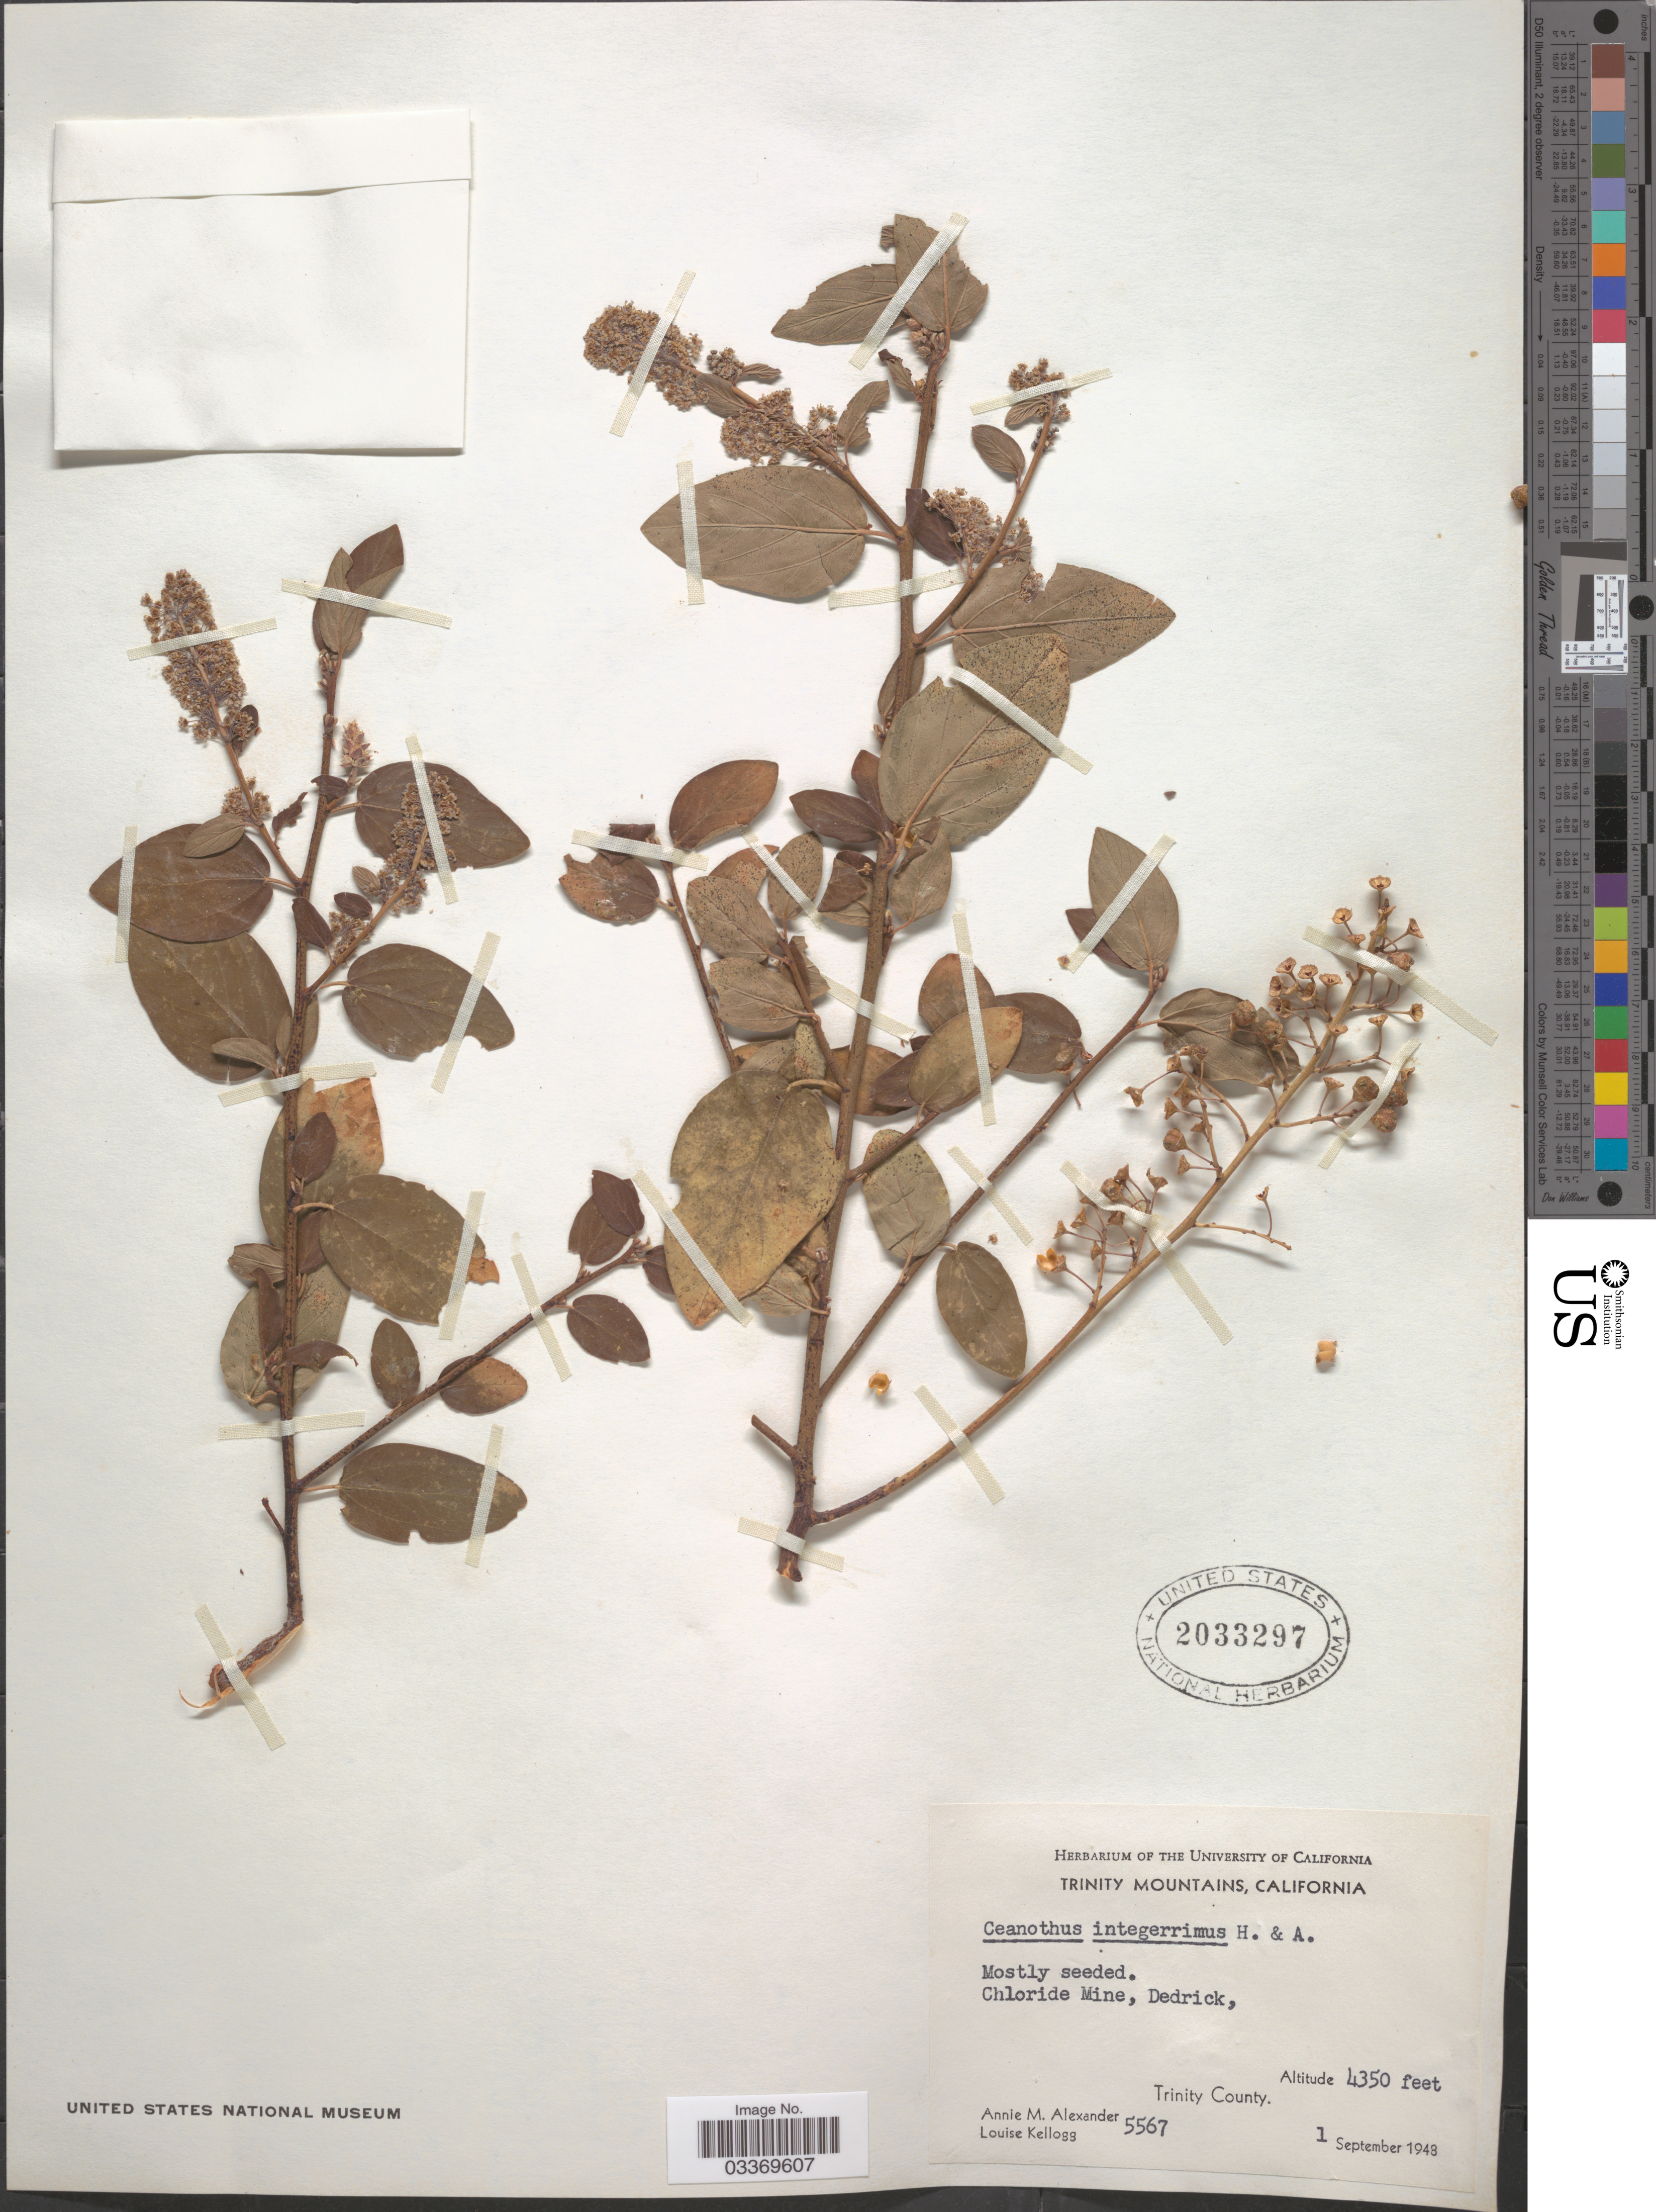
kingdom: Plantae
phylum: Tracheophyta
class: Magnoliopsida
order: Rosales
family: Rhamnaceae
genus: Ceanothus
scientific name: Ceanothus integerrimus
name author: Hook. & Arn.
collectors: A. M. Alexander & L. Kellogg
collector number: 5567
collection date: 1948-09-01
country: United States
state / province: California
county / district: Trinity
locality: Trinity Mountains. Chloride Mine, Dedrick. Trinity County.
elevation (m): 1326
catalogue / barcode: US 2033297